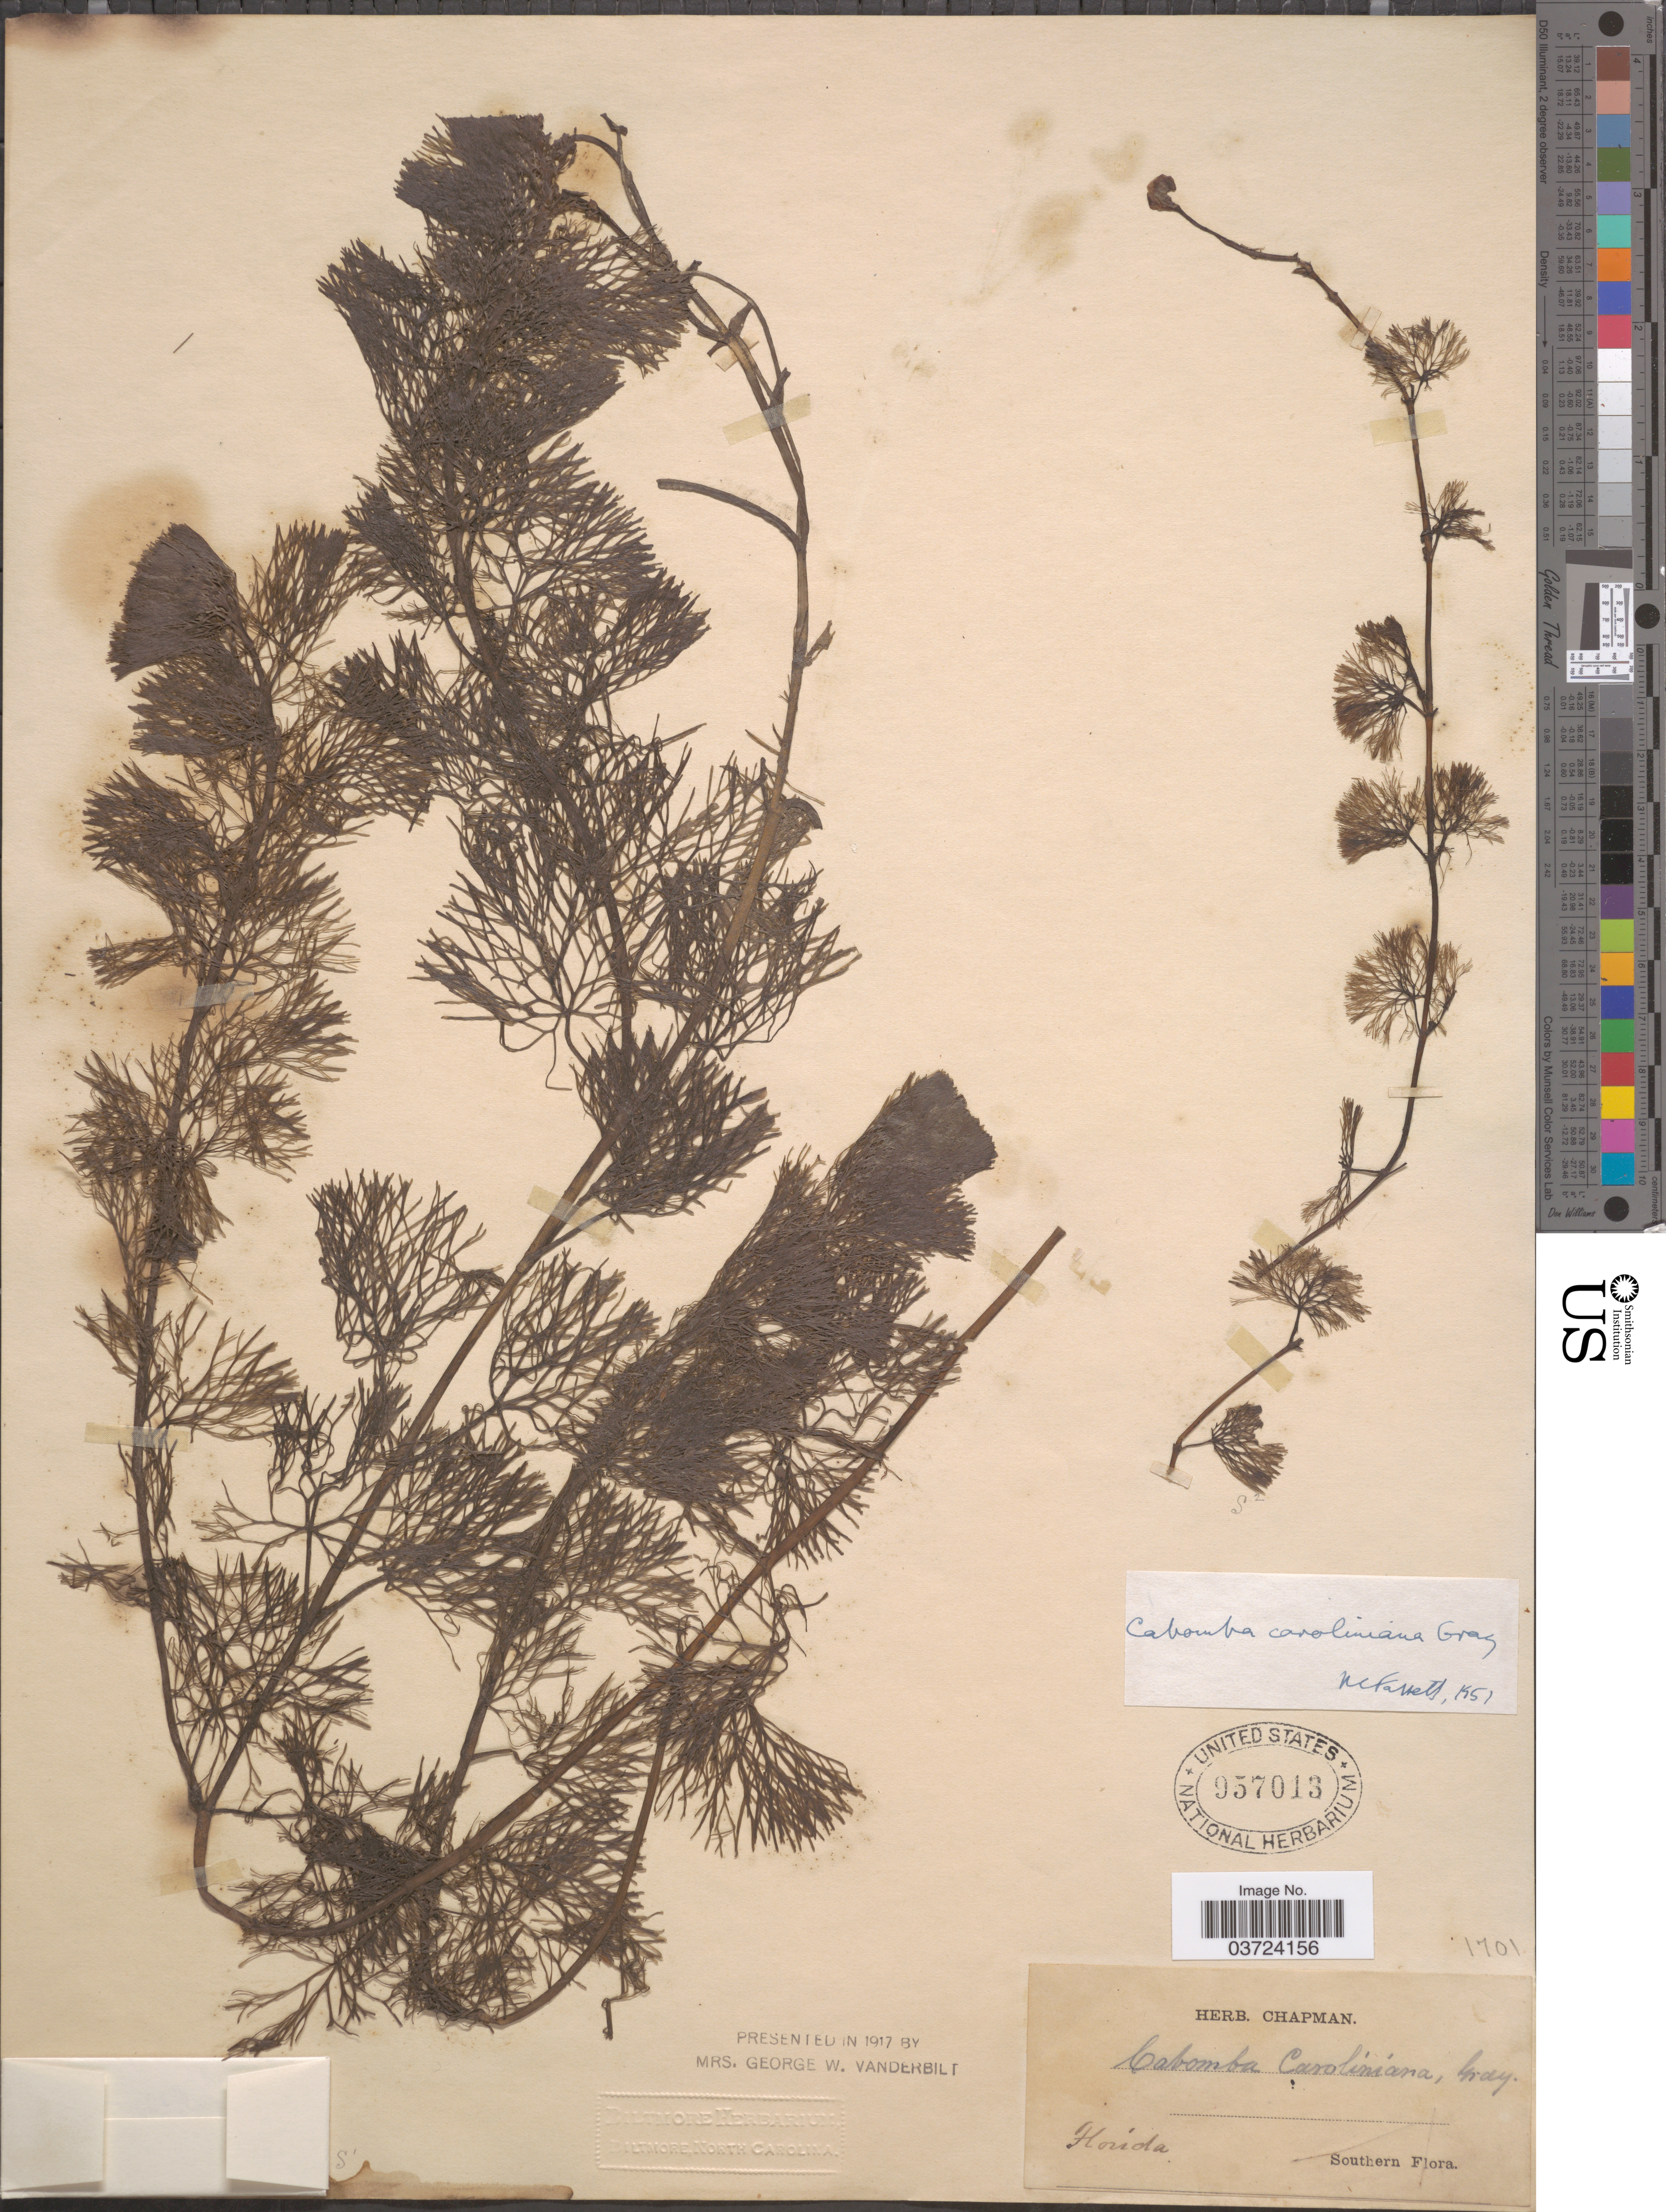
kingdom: Plantae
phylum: Tracheophyta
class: Magnoliopsida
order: Nymphaeales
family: Cabombaceae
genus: Cabomba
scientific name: Cabomba caroliniana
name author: A. Gray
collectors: ex herb. Chapman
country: United States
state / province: Florida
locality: Southern.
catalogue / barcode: US 957013